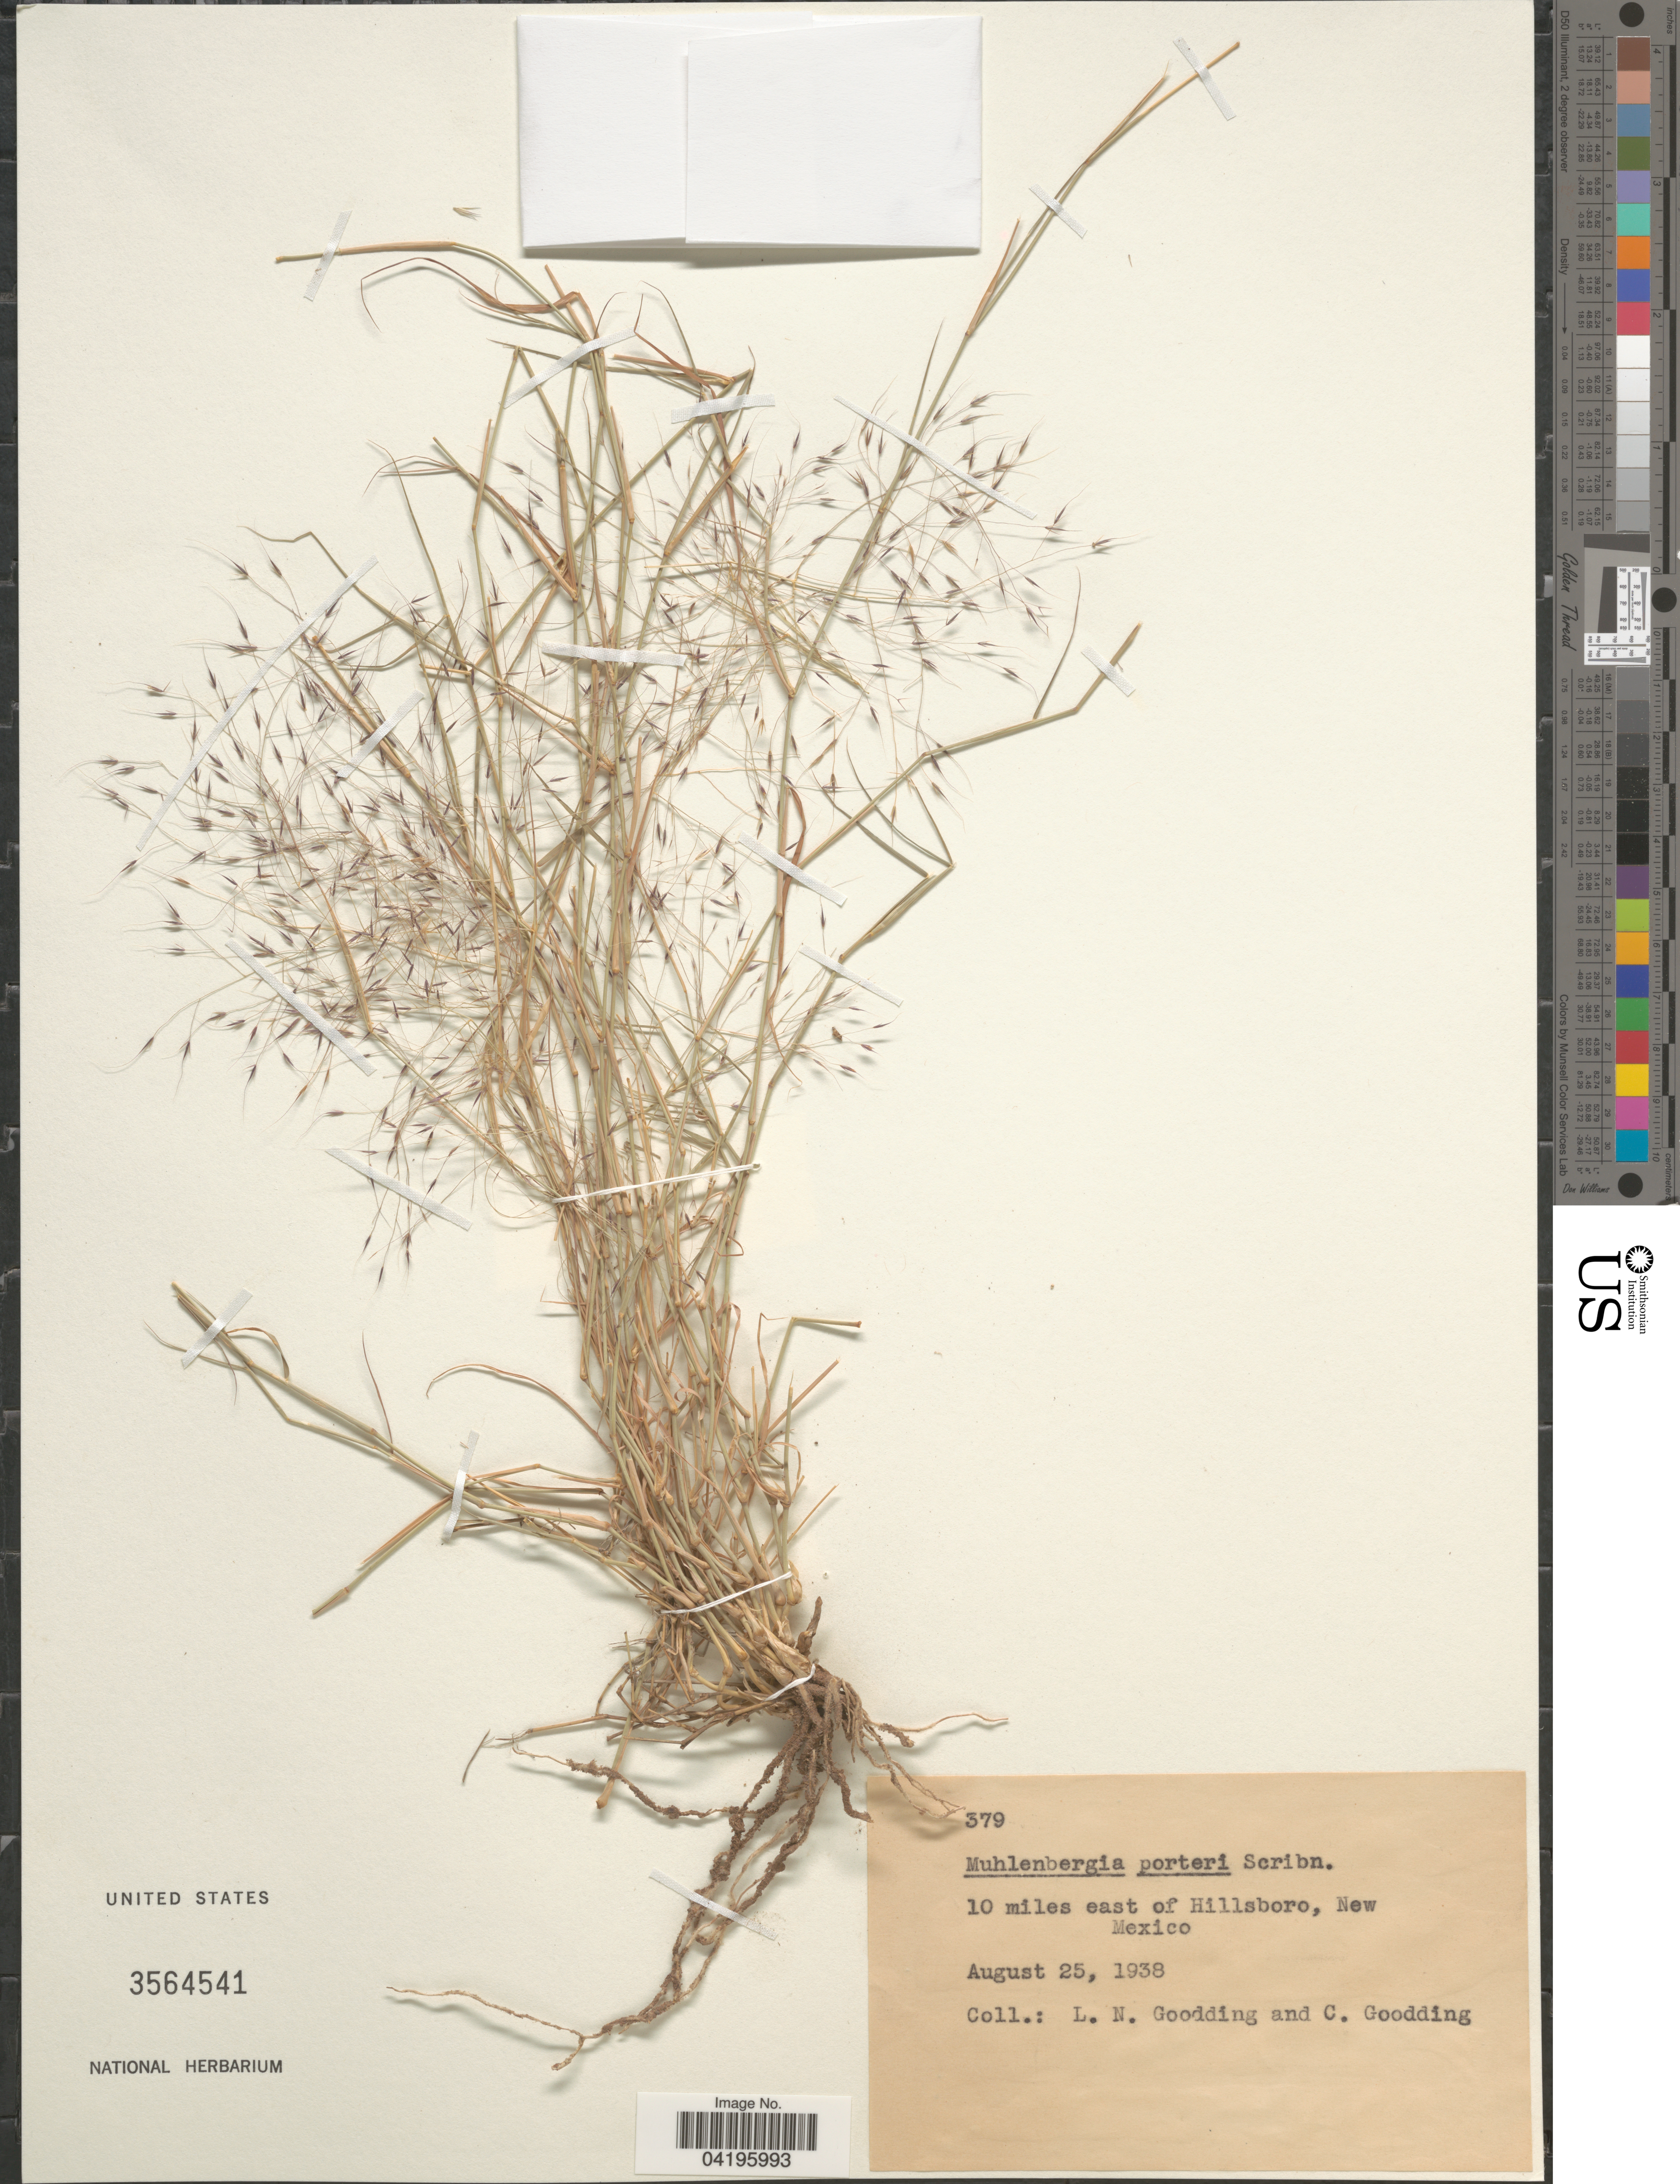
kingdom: Plantae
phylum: Tracheophyta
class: Liliopsida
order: Poales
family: Poaceae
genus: Muhlenbergia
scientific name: Muhlenbergia porteri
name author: Scribn. in W.J. Beal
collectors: L. N. Goodding & C. Goodding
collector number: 379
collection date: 1938-08-25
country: United States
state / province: New Mexico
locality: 10 miles east of Hillsboro.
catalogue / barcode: US 3564541